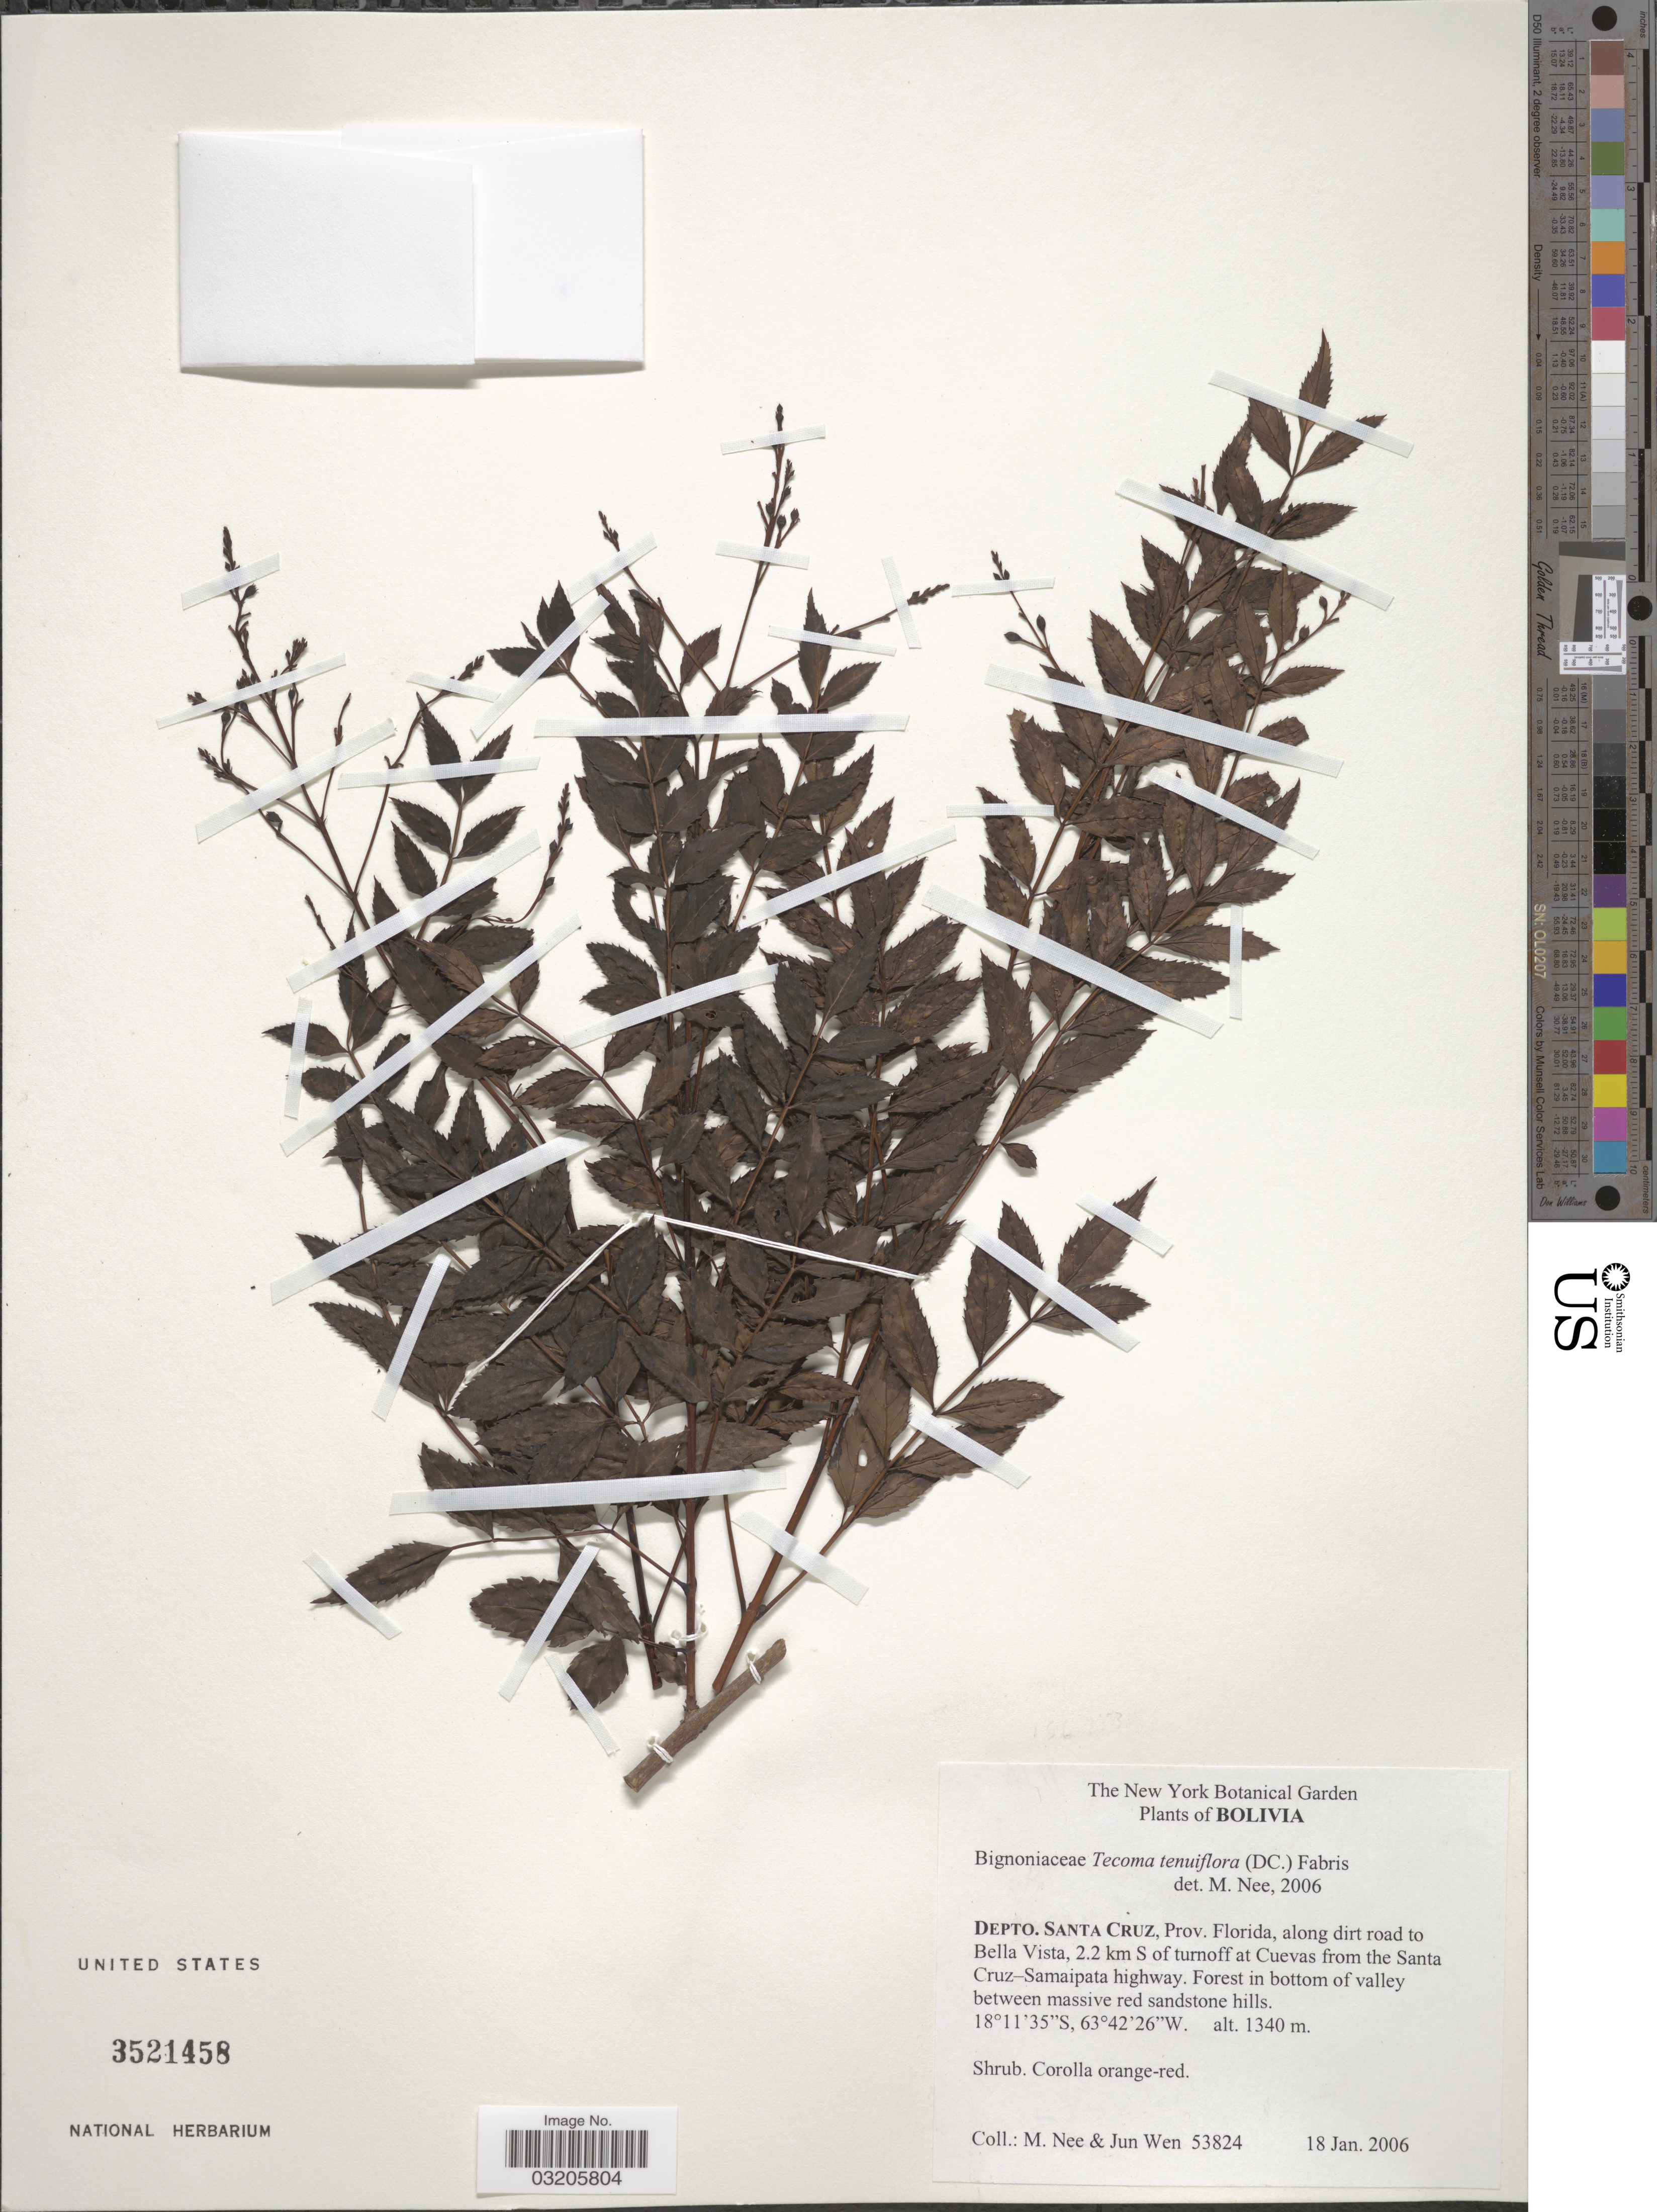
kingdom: Plantae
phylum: Tracheophyta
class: Magnoliopsida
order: Lamiales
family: Bignoniaceae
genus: Tecoma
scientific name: Tecoma tenuiflora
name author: (DC.) Fabris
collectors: M. Nee & J. Wen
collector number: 53824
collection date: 2006-01-18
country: Bolivia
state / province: Santa Cruz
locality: Depto. Santa Cruz, Prov. Florida, along road to Bella Vista, 2.2 km S of turnoff at Cuevas from the Santa Cruz-Samaipata highway.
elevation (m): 1340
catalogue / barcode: US 3521458